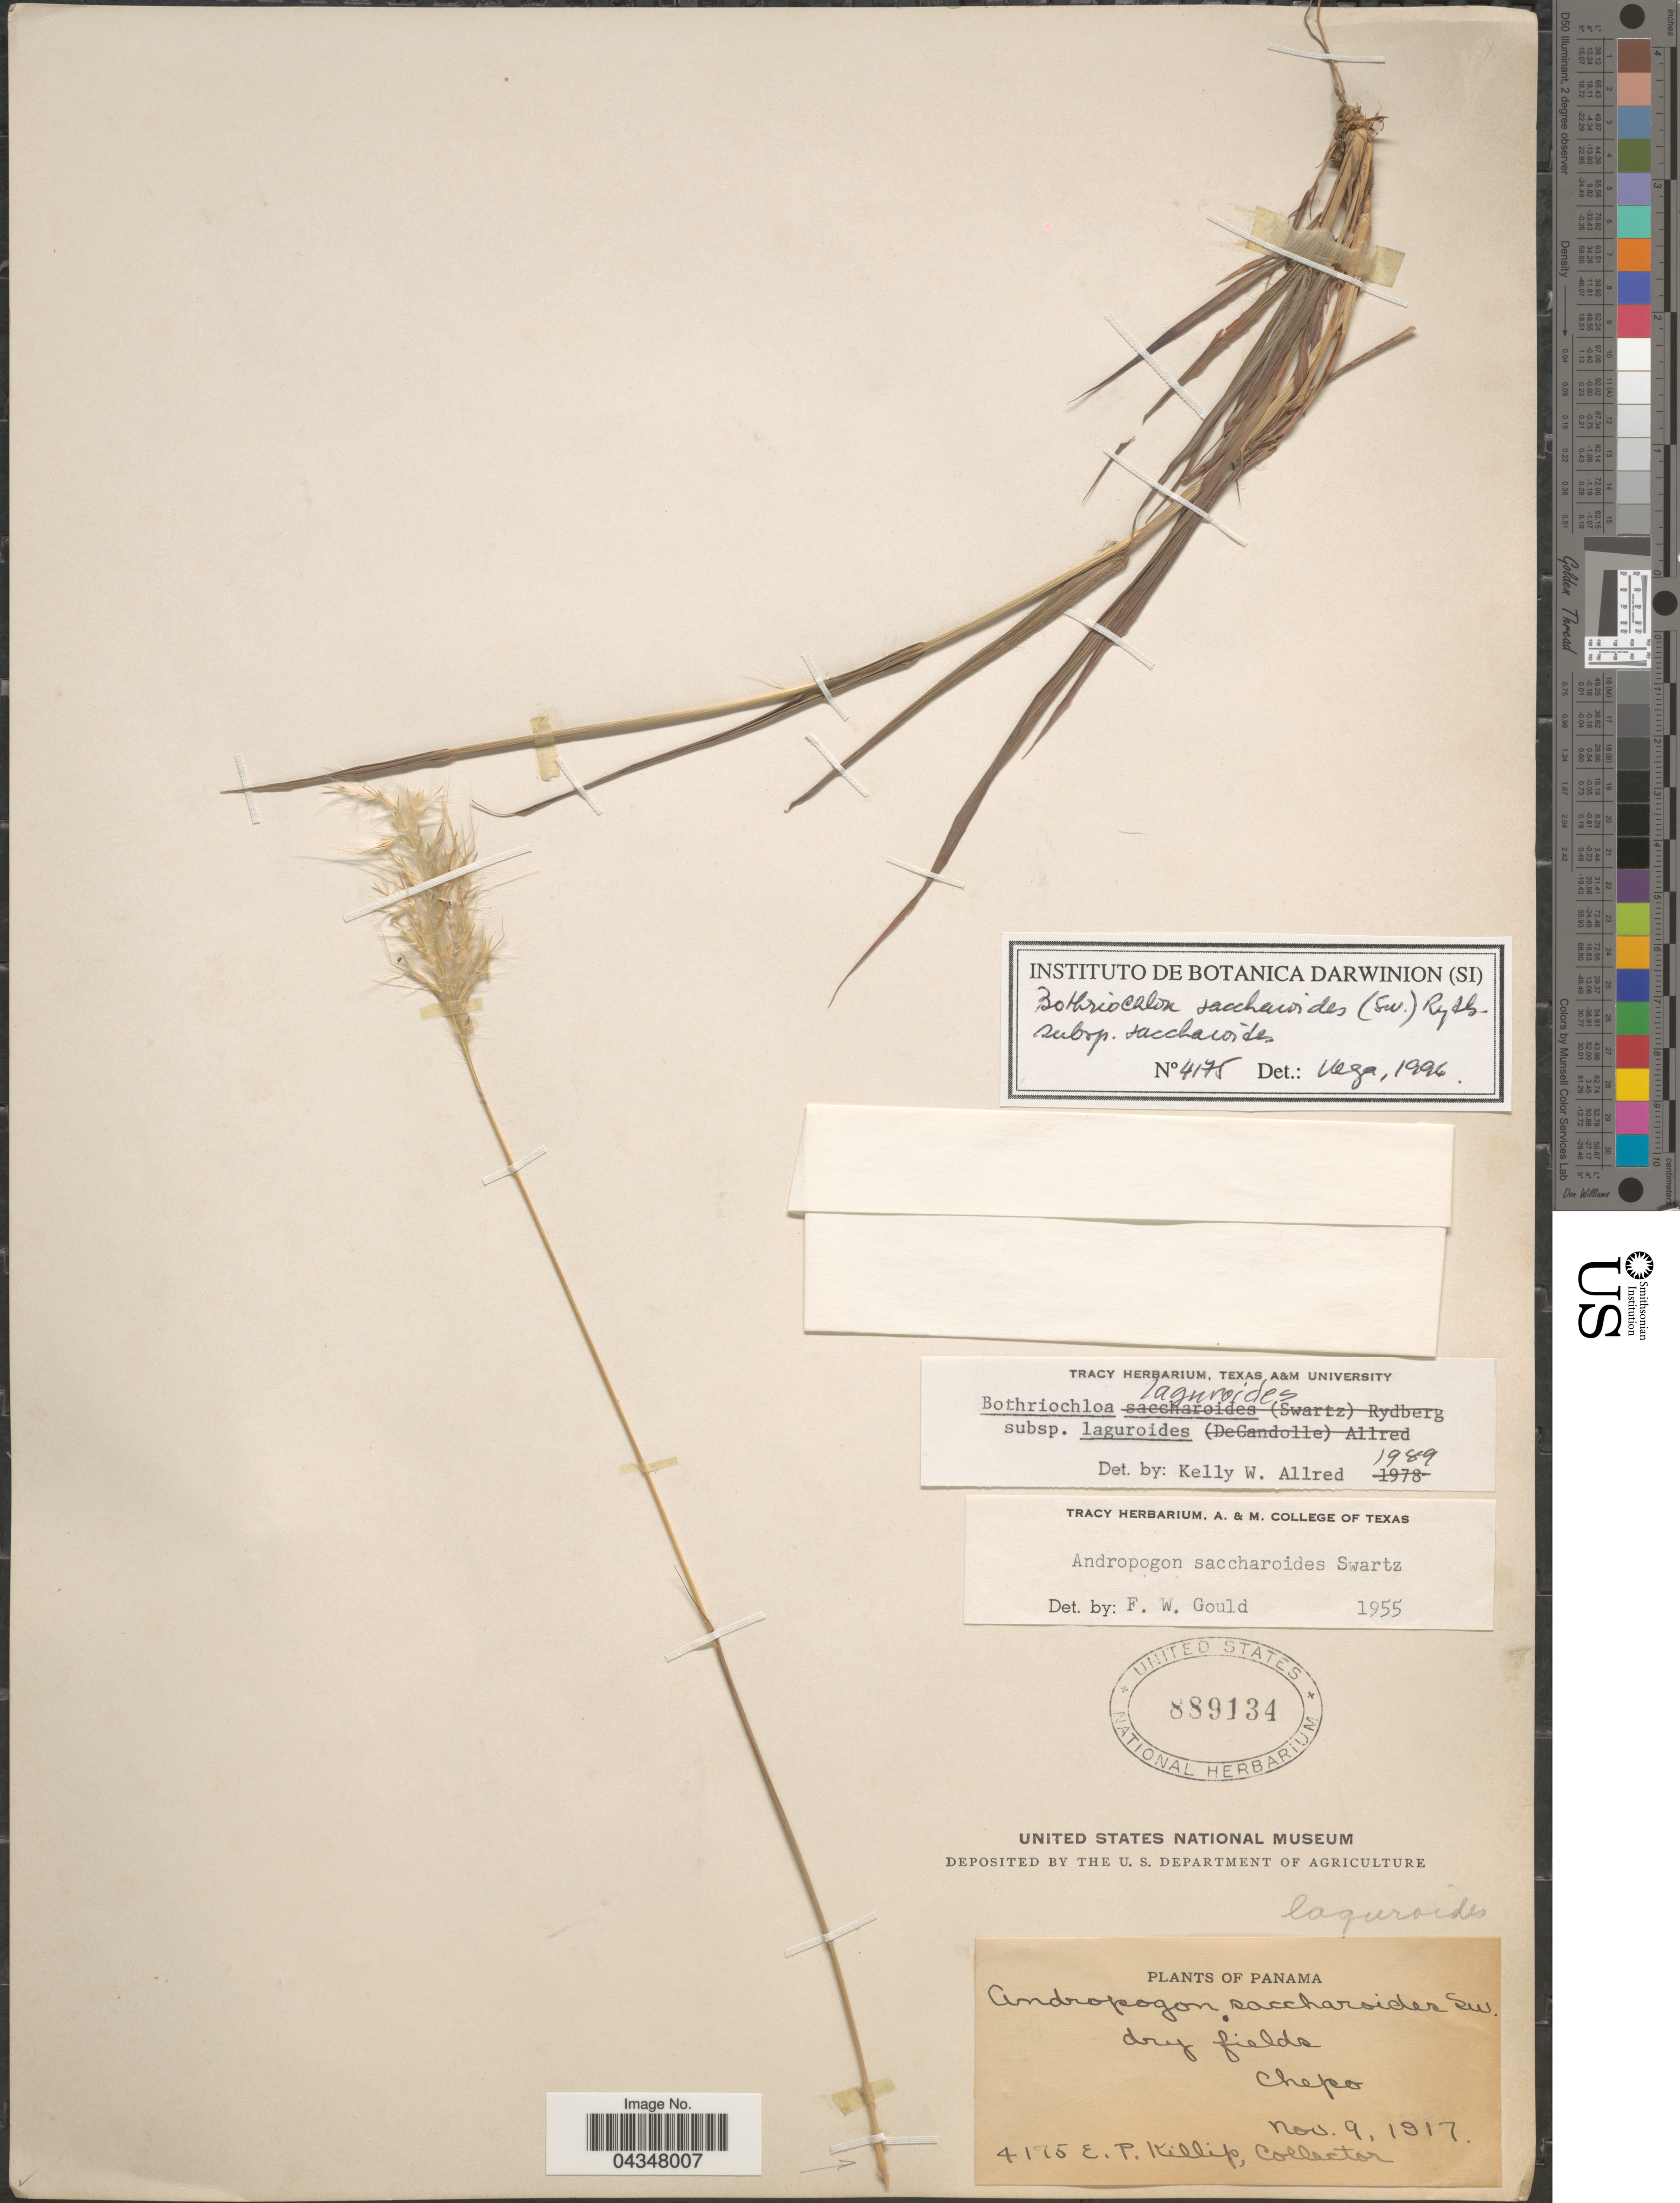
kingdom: Plantae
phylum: Tracheophyta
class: Liliopsida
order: Poales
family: Poaceae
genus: Bothriochloa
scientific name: Bothriochloa saccharoides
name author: (Sw.) Rydb.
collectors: E. P. Killip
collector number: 4175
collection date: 1917-11-09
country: Panama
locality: Dry fields. Chepo.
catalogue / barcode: US 889134